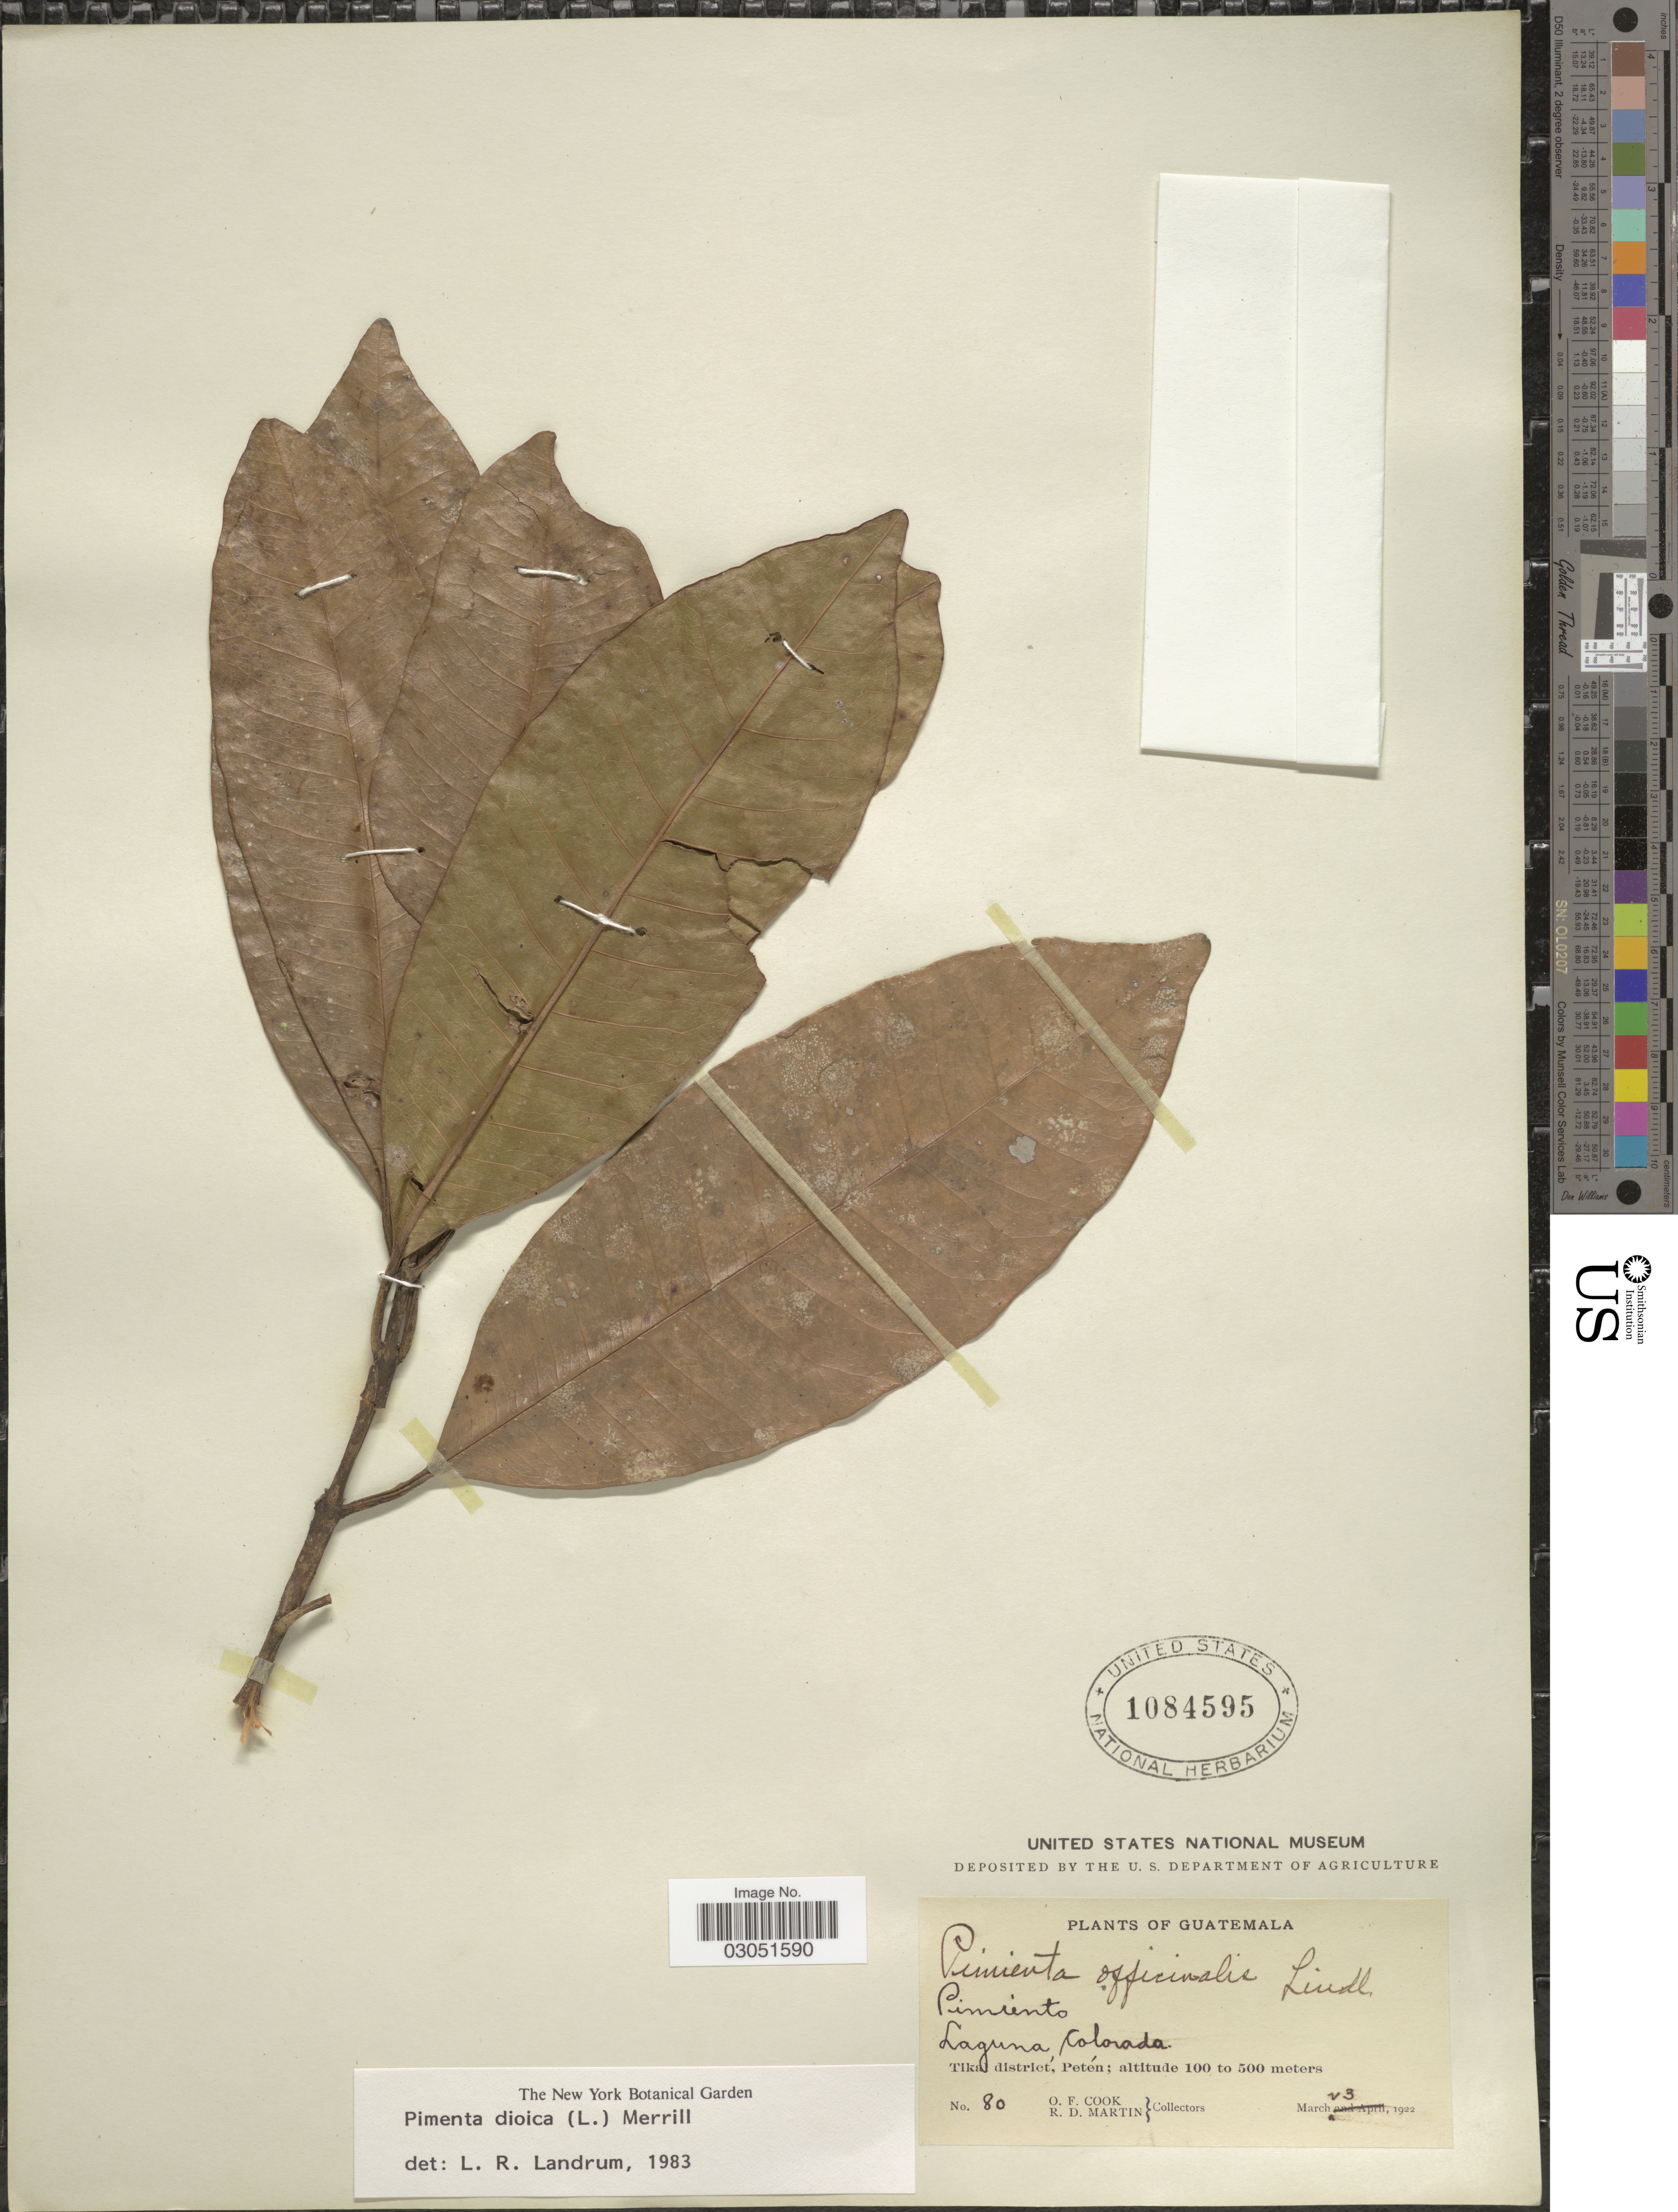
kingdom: Plantae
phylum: Tracheophyta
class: Magnoliopsida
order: Myrtales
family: Myrtaceae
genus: Pimenta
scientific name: Pimenta dioica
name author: (L.) Merr.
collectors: O. F. Cook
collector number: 80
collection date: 1922-03-23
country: Guatemala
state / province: El Petén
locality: Laguna, Colorada, Tika district, Petén.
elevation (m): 100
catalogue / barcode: US 1084595